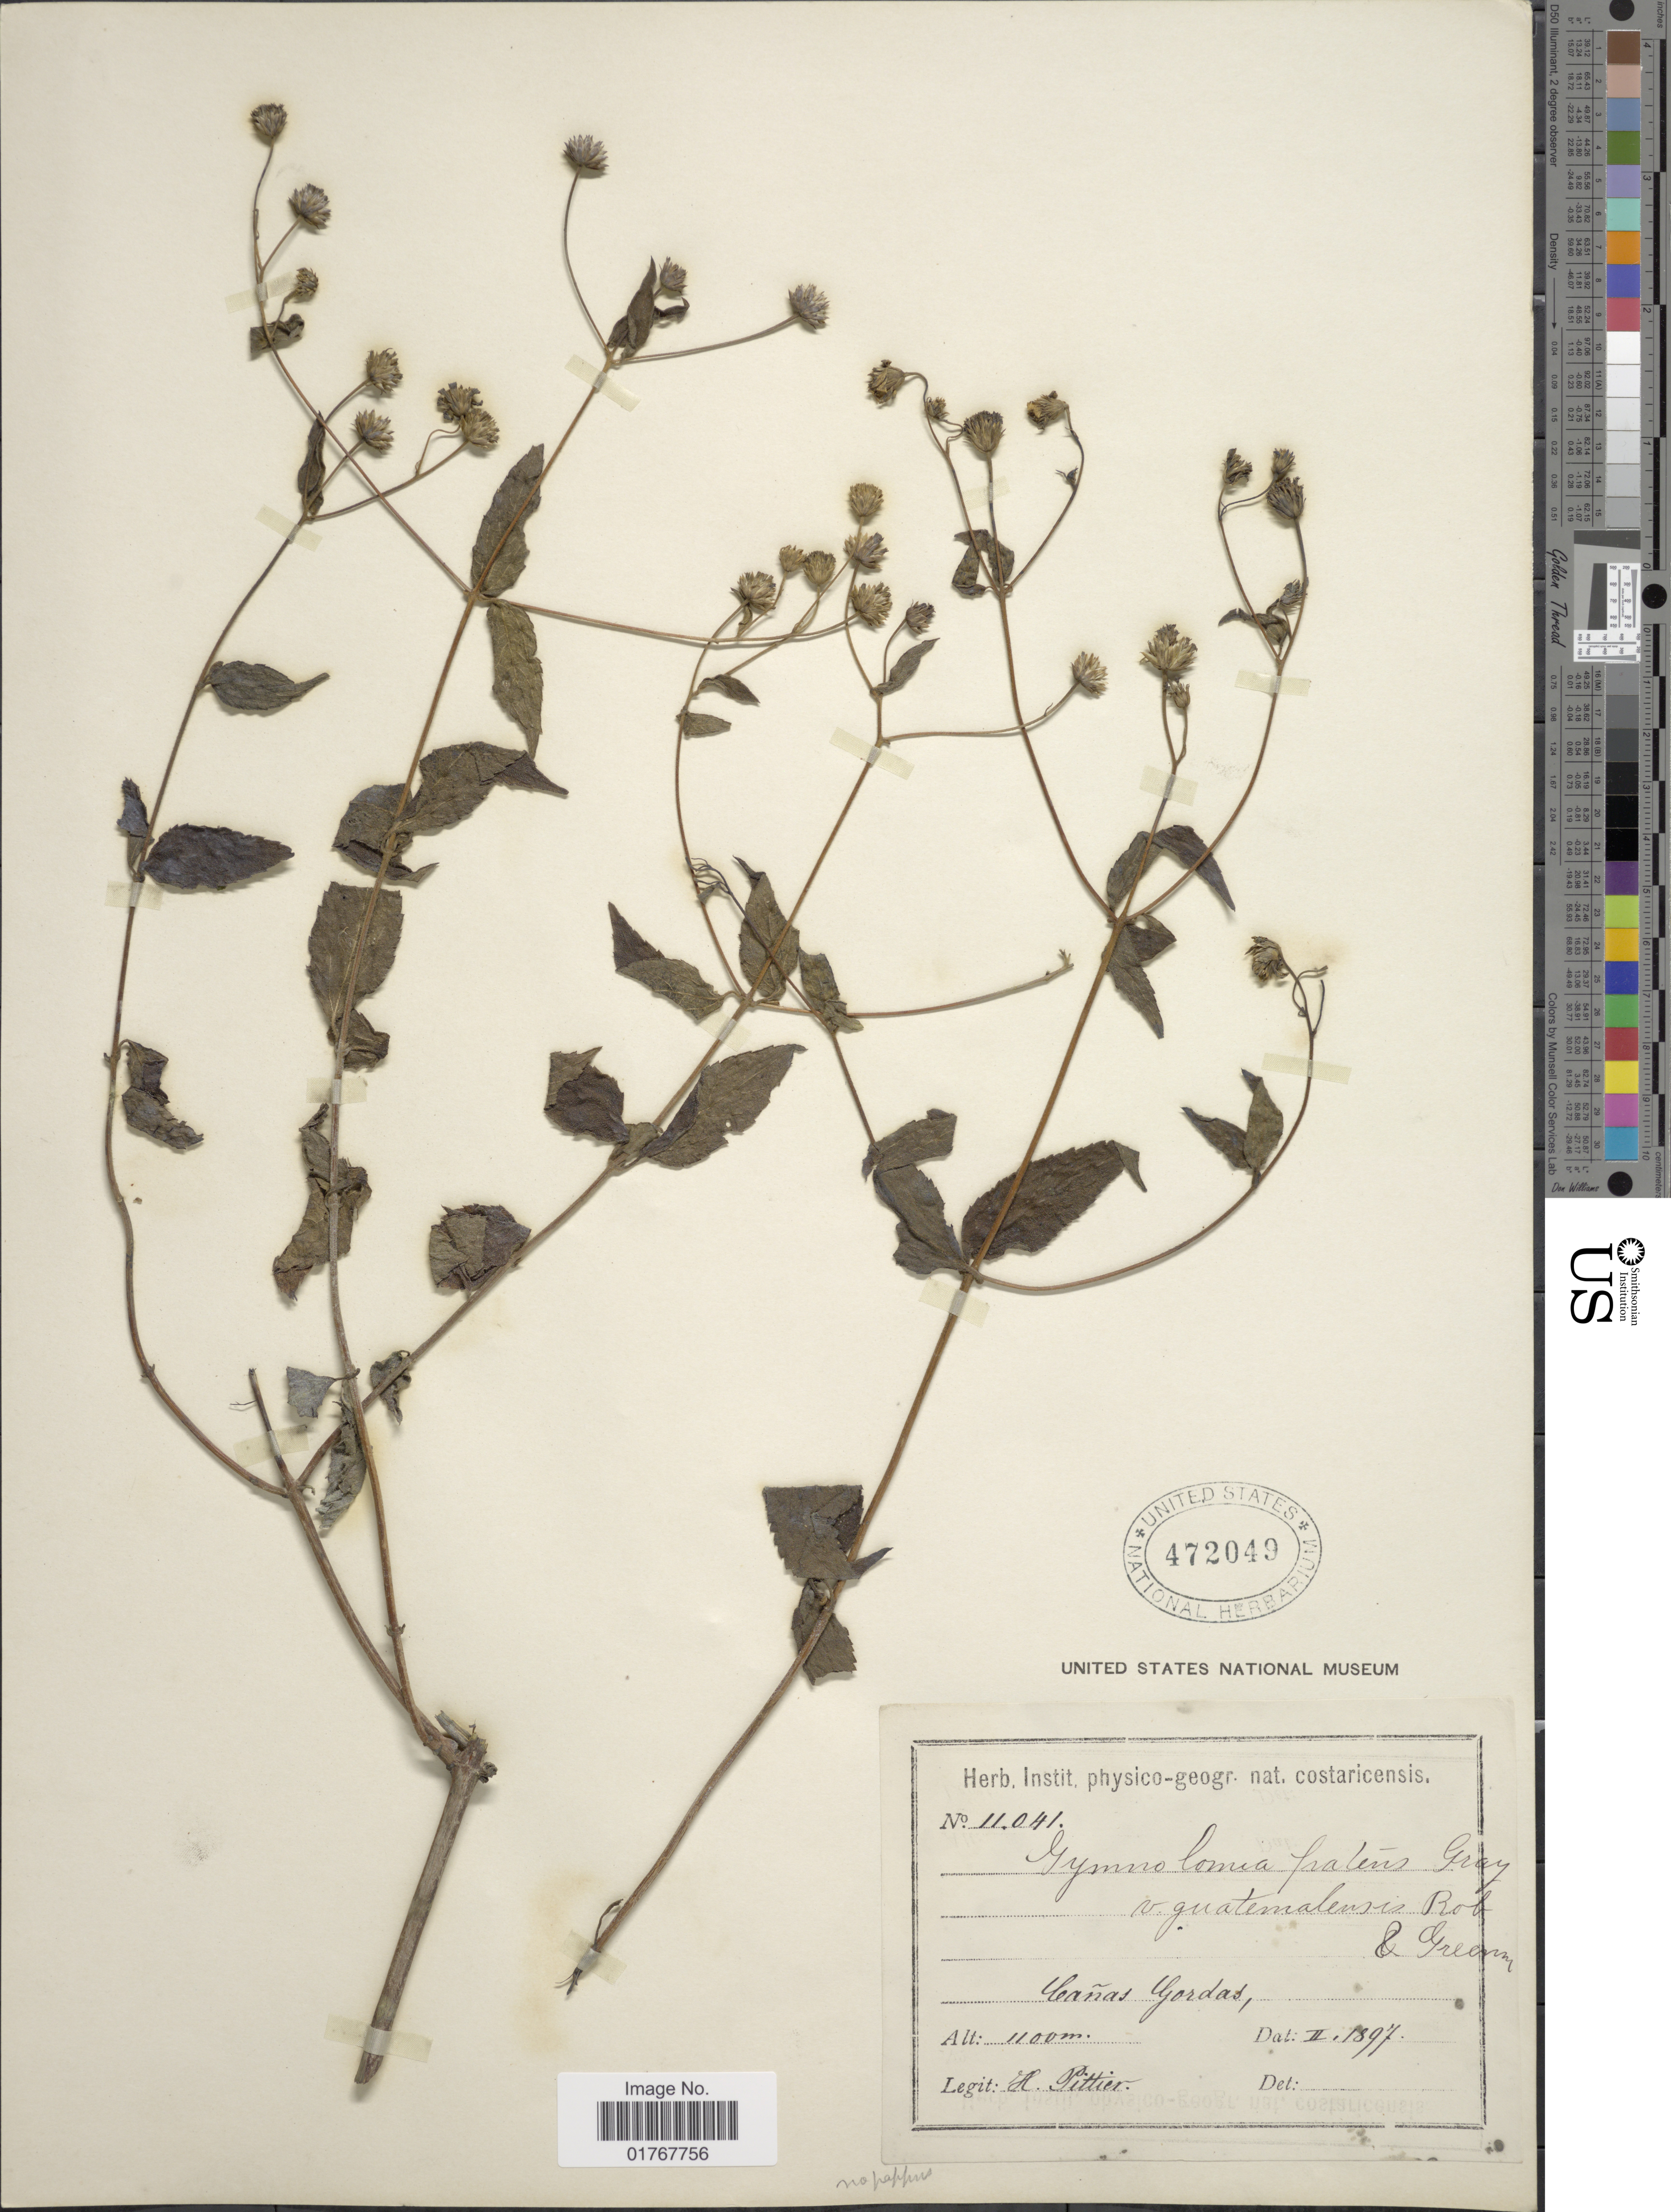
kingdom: Plantae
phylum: Tracheophyta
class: Magnoliopsida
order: Asterales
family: Asteraceae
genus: Viguiera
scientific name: Viguiera cordata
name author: (Hook. & Arn.) D'Arcy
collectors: H. F. Pittier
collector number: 11041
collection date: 1897-02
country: Costa Rica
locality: Cañas Gordas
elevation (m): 1100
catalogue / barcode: US 472049